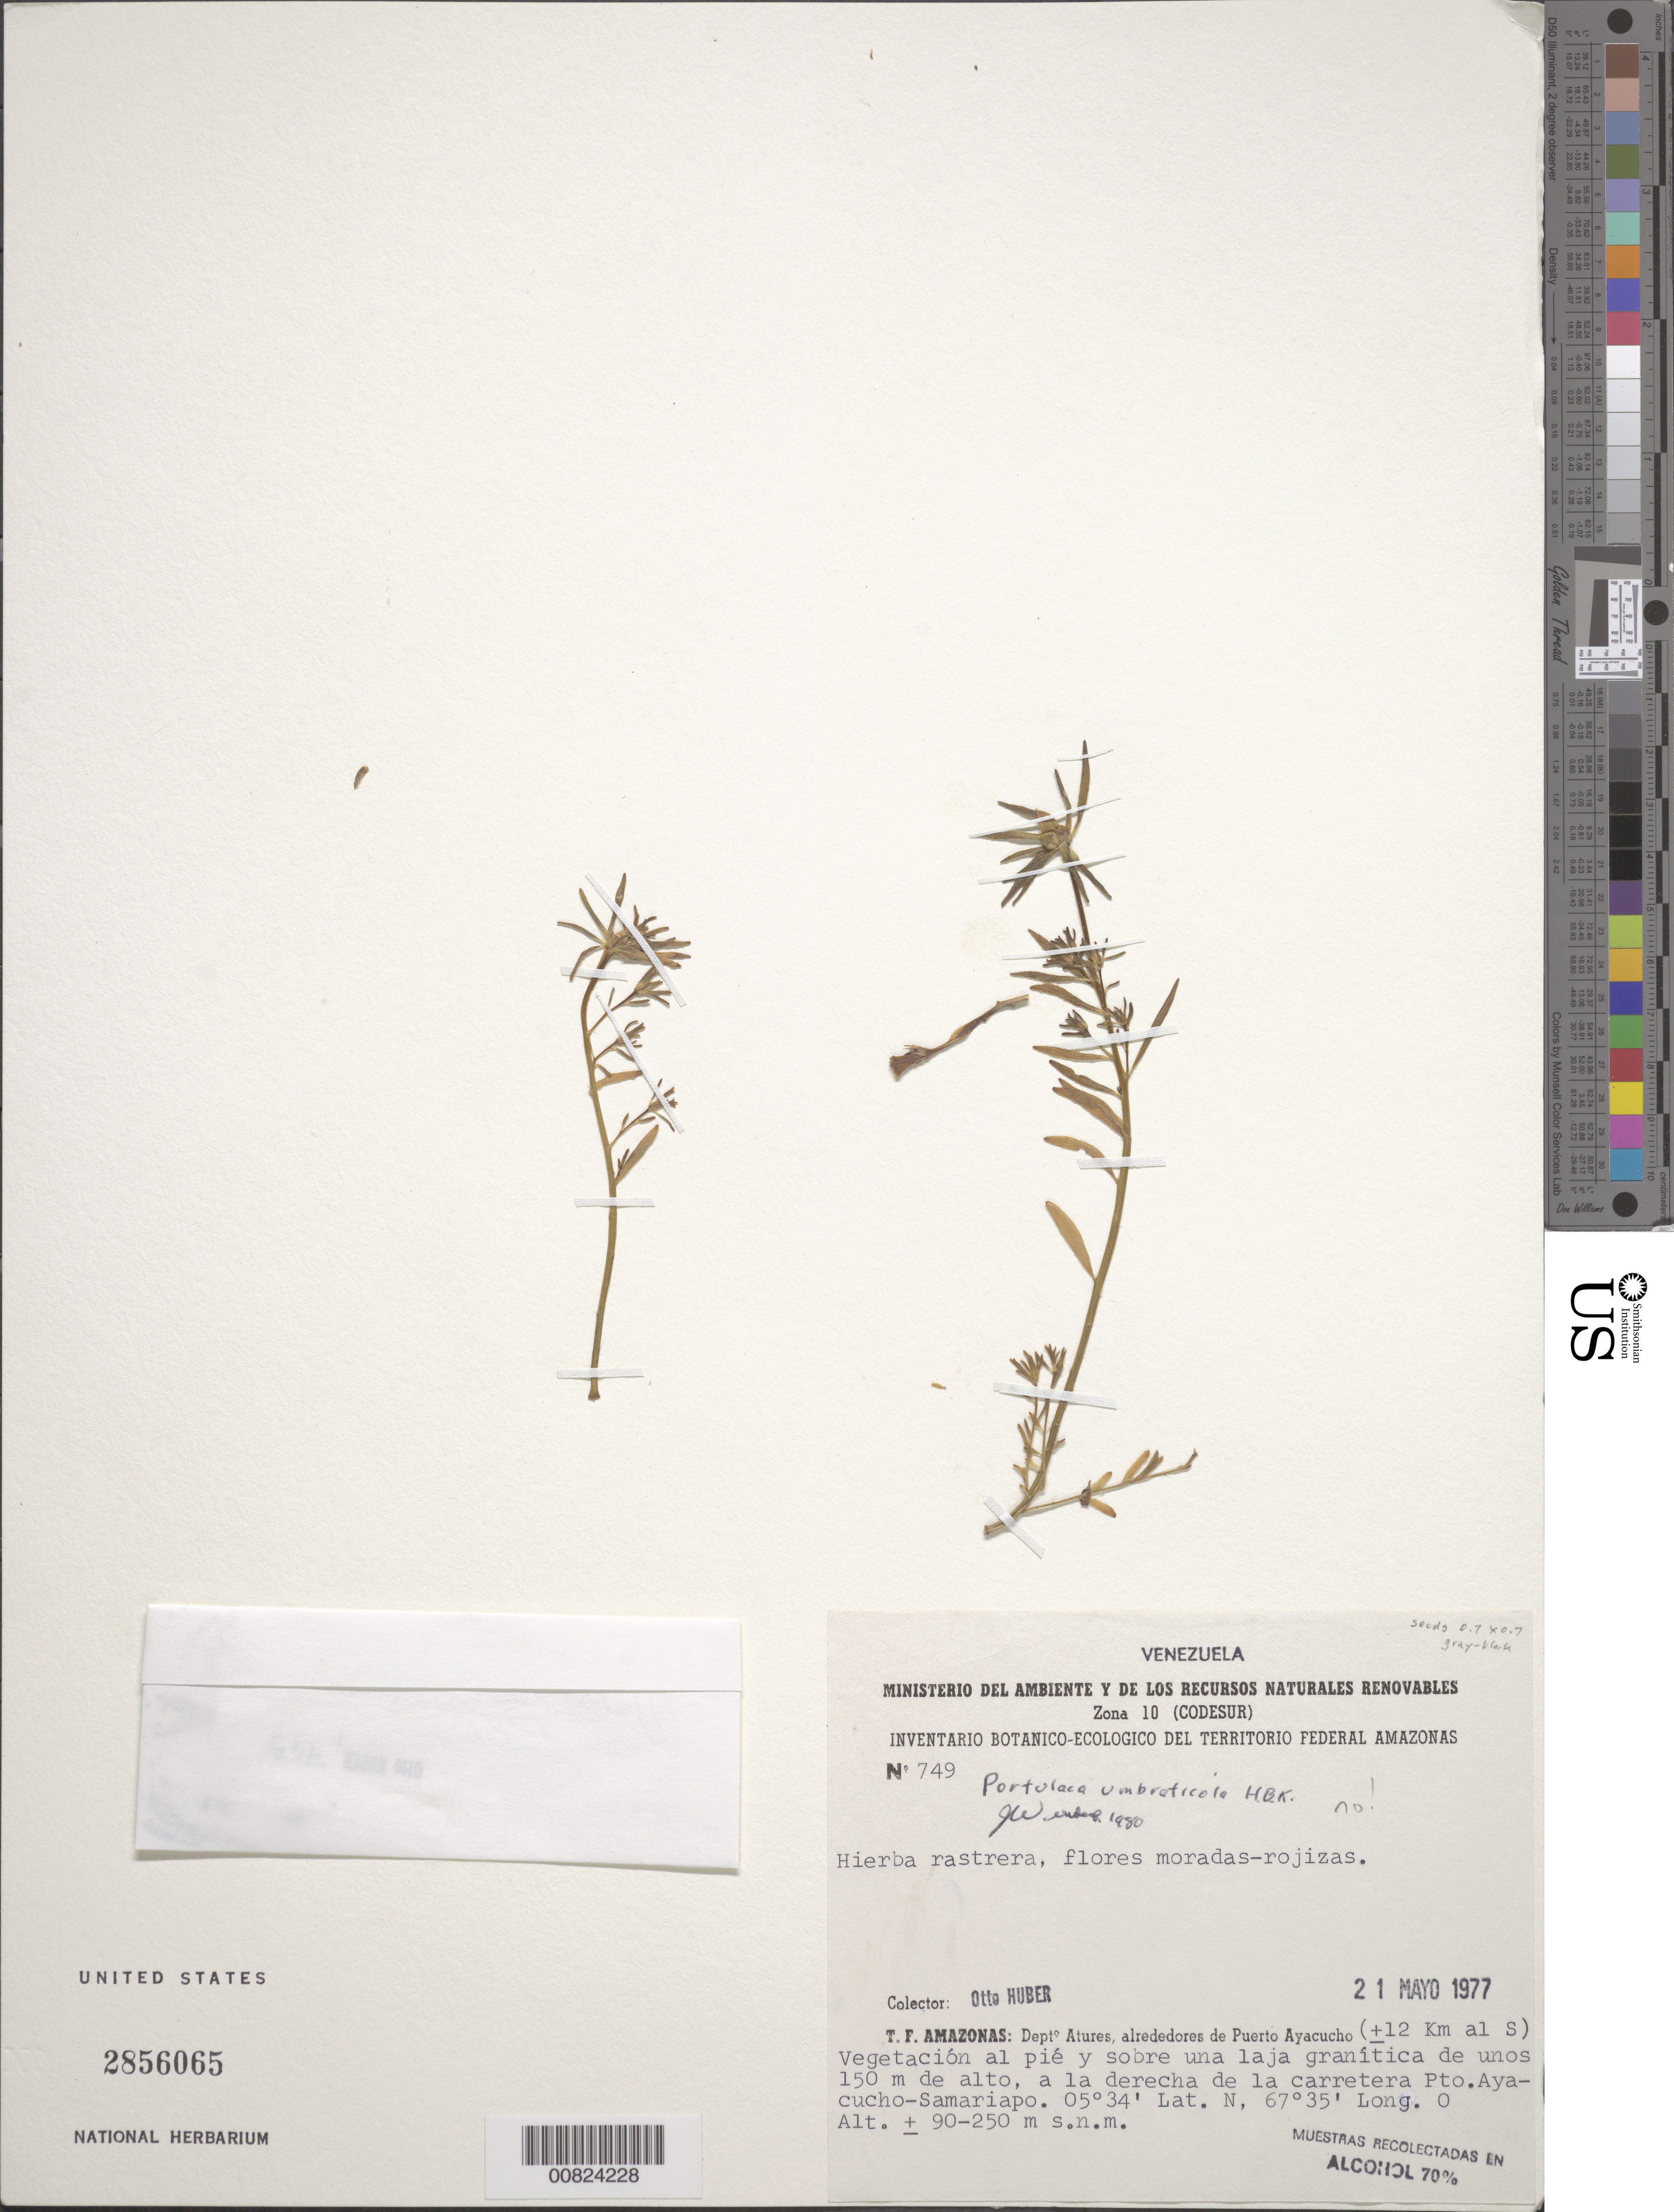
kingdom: Plantae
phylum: Tracheophyta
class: Magnoliopsida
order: Caryophyllales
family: Portulacaceae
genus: Portulaca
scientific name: Portulaca umbraticola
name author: Kunth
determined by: Wurdack, John J., (US), US (UNITED STATES)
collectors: O. Huber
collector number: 749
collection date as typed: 21-May-77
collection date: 1977-05-21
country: Venezuela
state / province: Amazonas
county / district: Atures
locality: Puerto Ayacucho, ±12 km S, de la carretera Puerto Ayacucho-Samariapo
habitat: Vegetación al pié y sobre una laja granítica de unos 150 m de alto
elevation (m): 90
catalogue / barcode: US 2856065